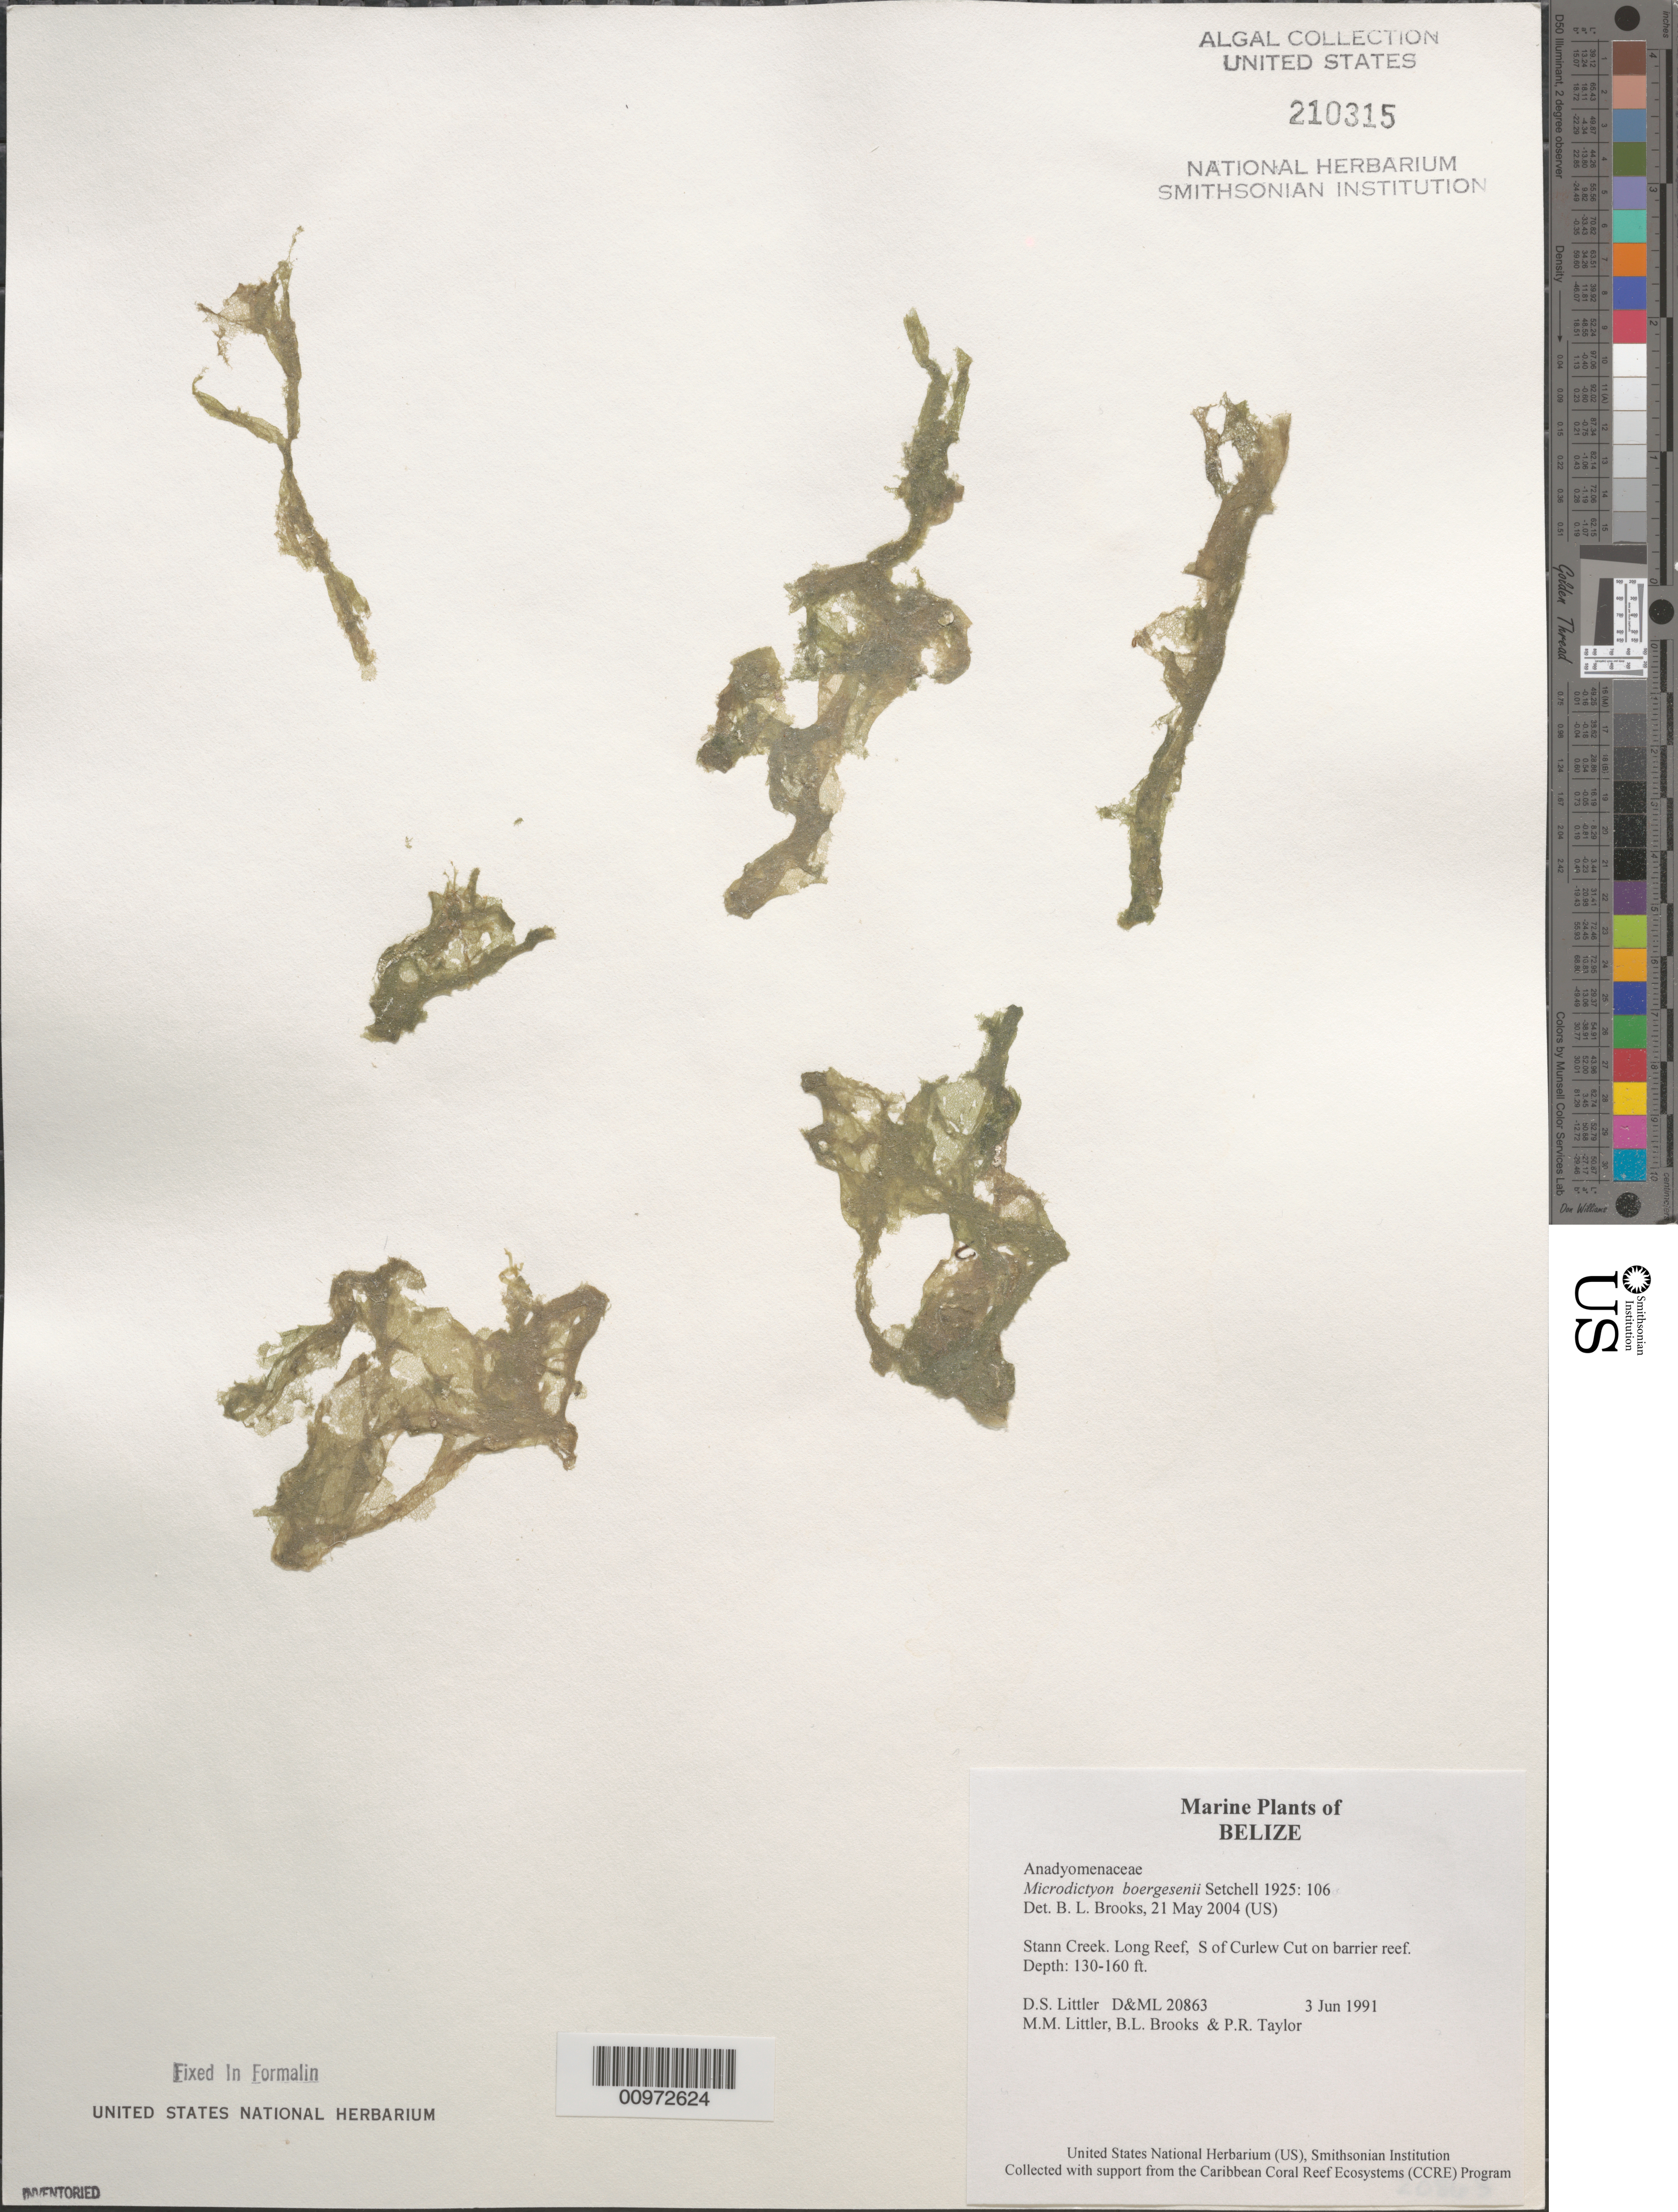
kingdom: Plantae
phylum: Chlorophyta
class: Ulvophyceae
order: Cladophorales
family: Anadyomenaceae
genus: Microdictyon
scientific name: Microdictyon boergesenii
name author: Setch.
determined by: Brooks, B. L., (BOT), Smithsonian Institution - National Museum of Natural History (UNITED STATES)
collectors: D. S. Littler, M. M. Littler, B. Brooks & P. R. Taylor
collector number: D&ML 20863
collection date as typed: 03 Jun 1991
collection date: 1991-06-03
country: Belize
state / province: Stann Creek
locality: Long Reef, south of Curlew Cut on barrier reef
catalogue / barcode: US 210315